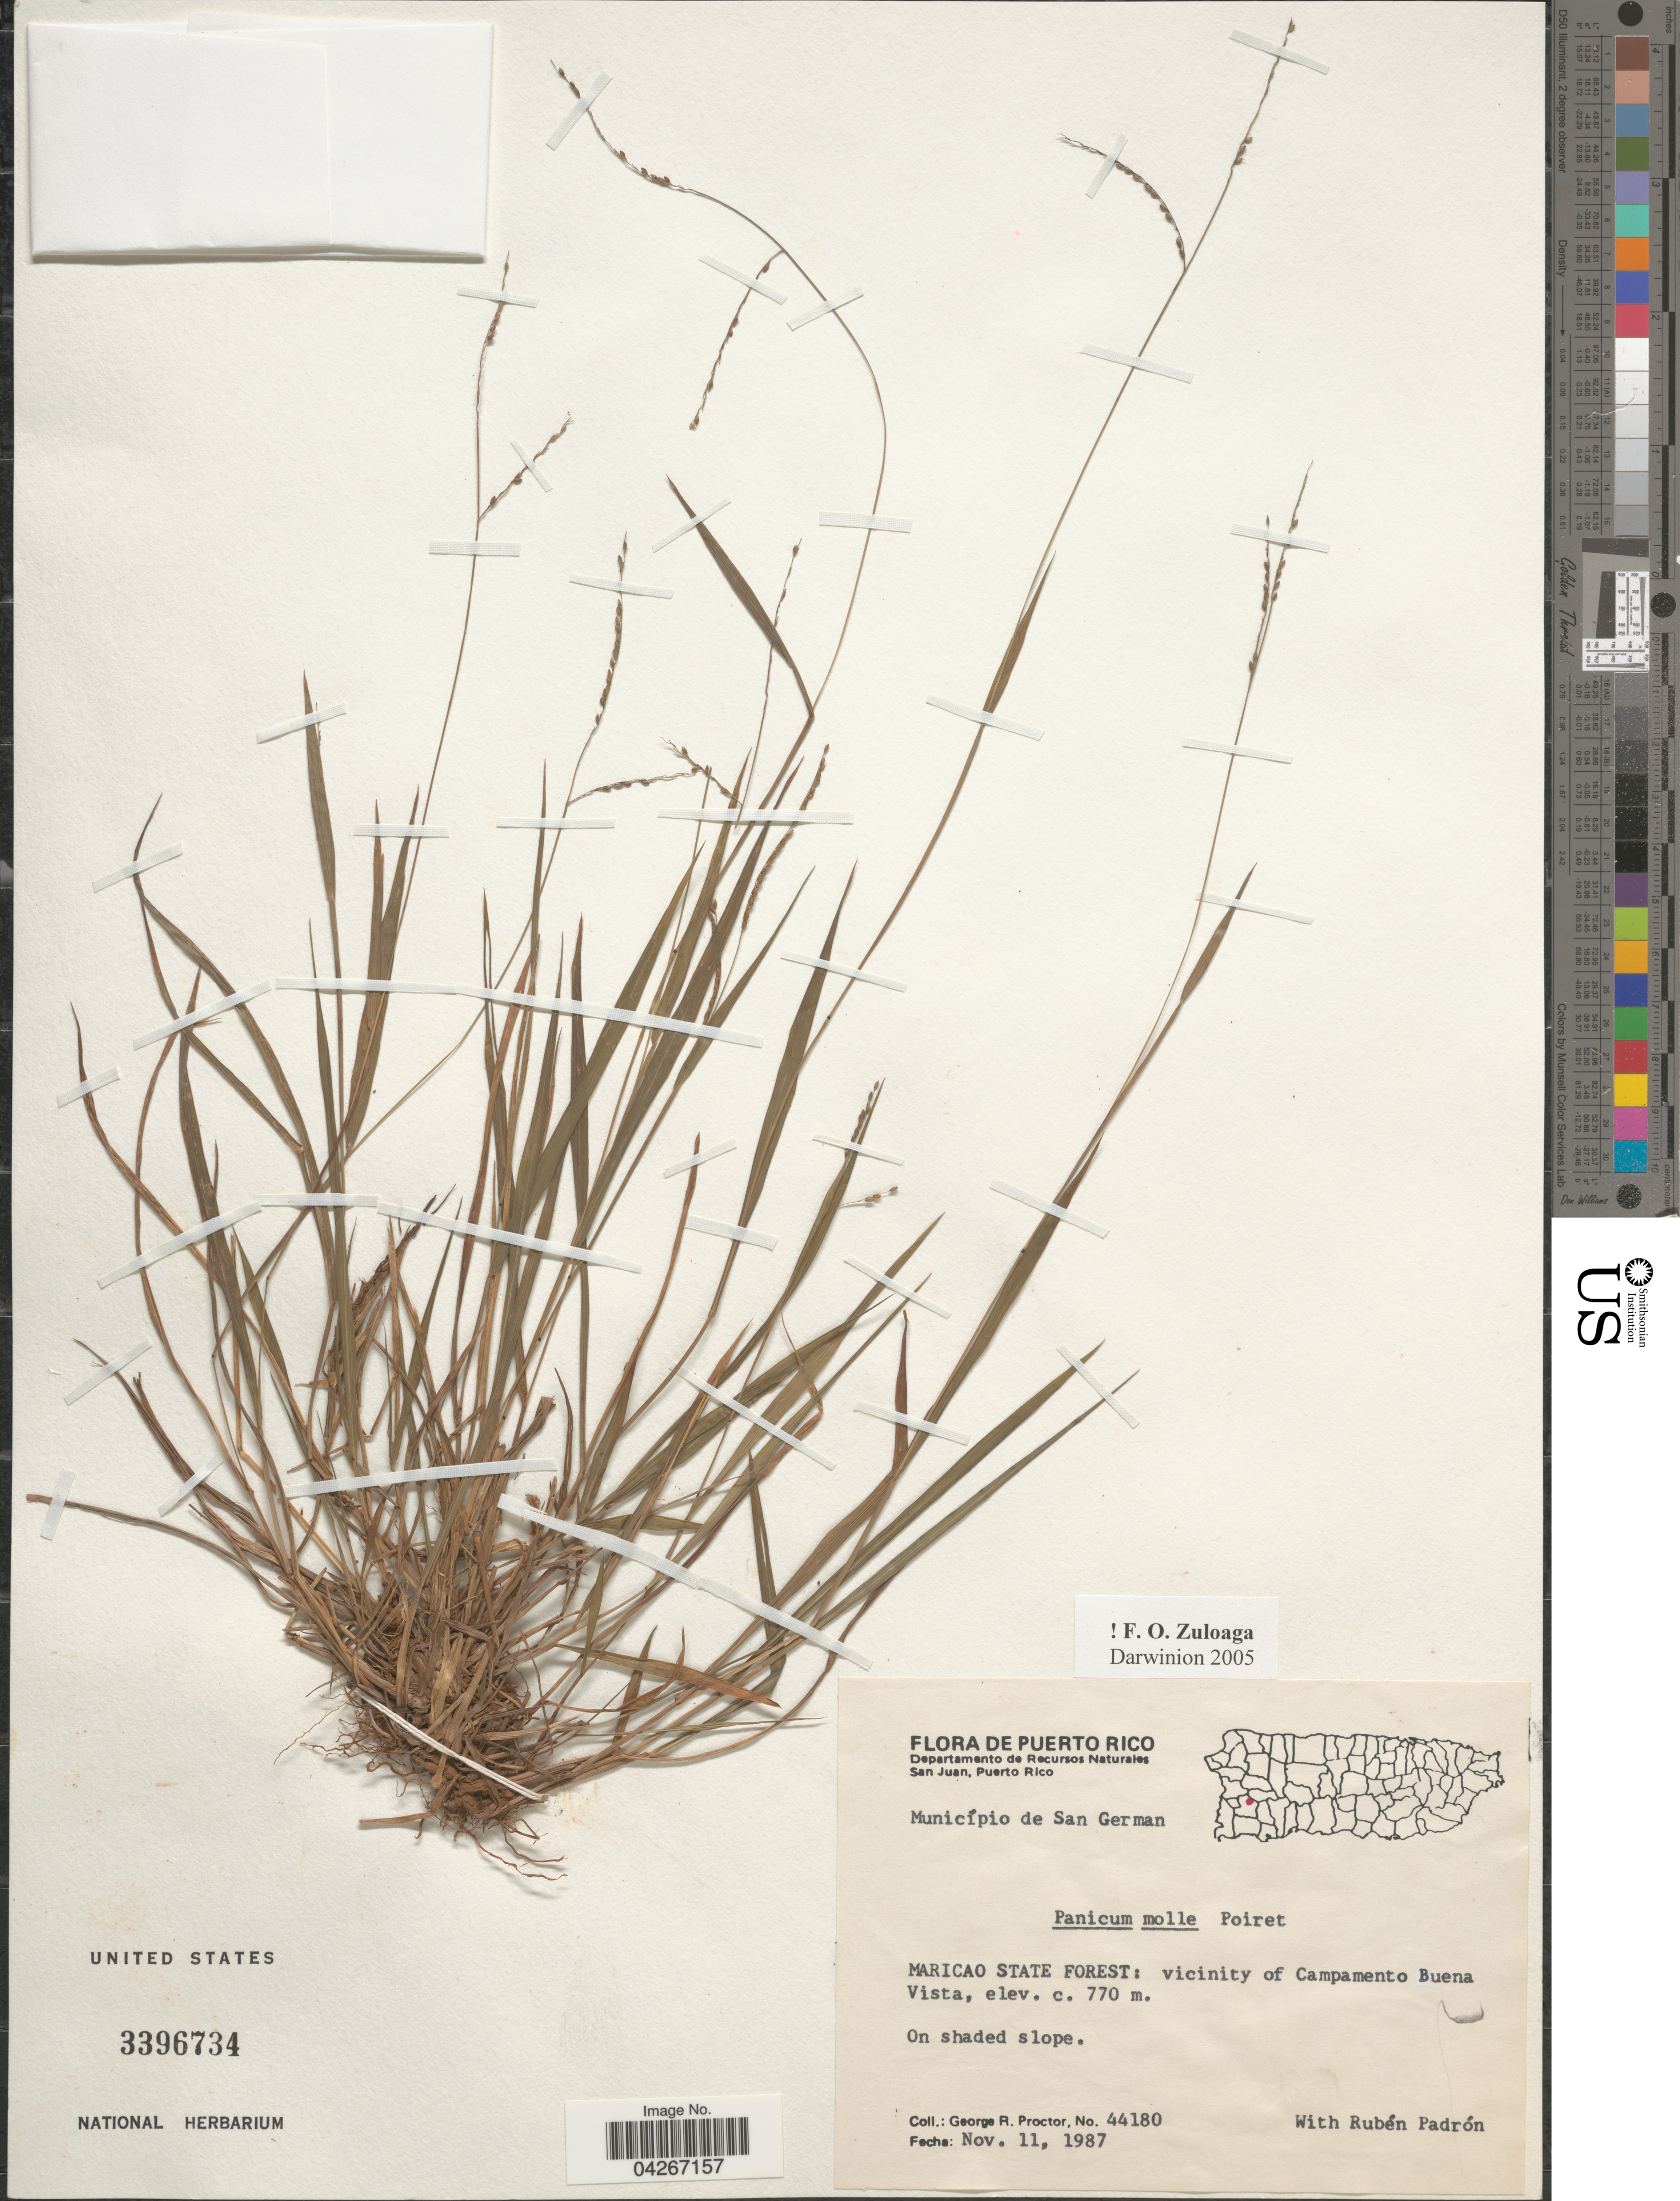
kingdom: Plantae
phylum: Tracheophyta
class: Liliopsida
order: Poales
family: Poaceae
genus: Paspalum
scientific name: Paspalum molle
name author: Poir.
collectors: G. R. Proctor & R. Padrón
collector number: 44180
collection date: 1987-11-11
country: Puerto Rico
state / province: San Germán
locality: Município de San German. Maricao State Forest: vicinity of Campamento Buena Vista.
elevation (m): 770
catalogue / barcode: US 3396734